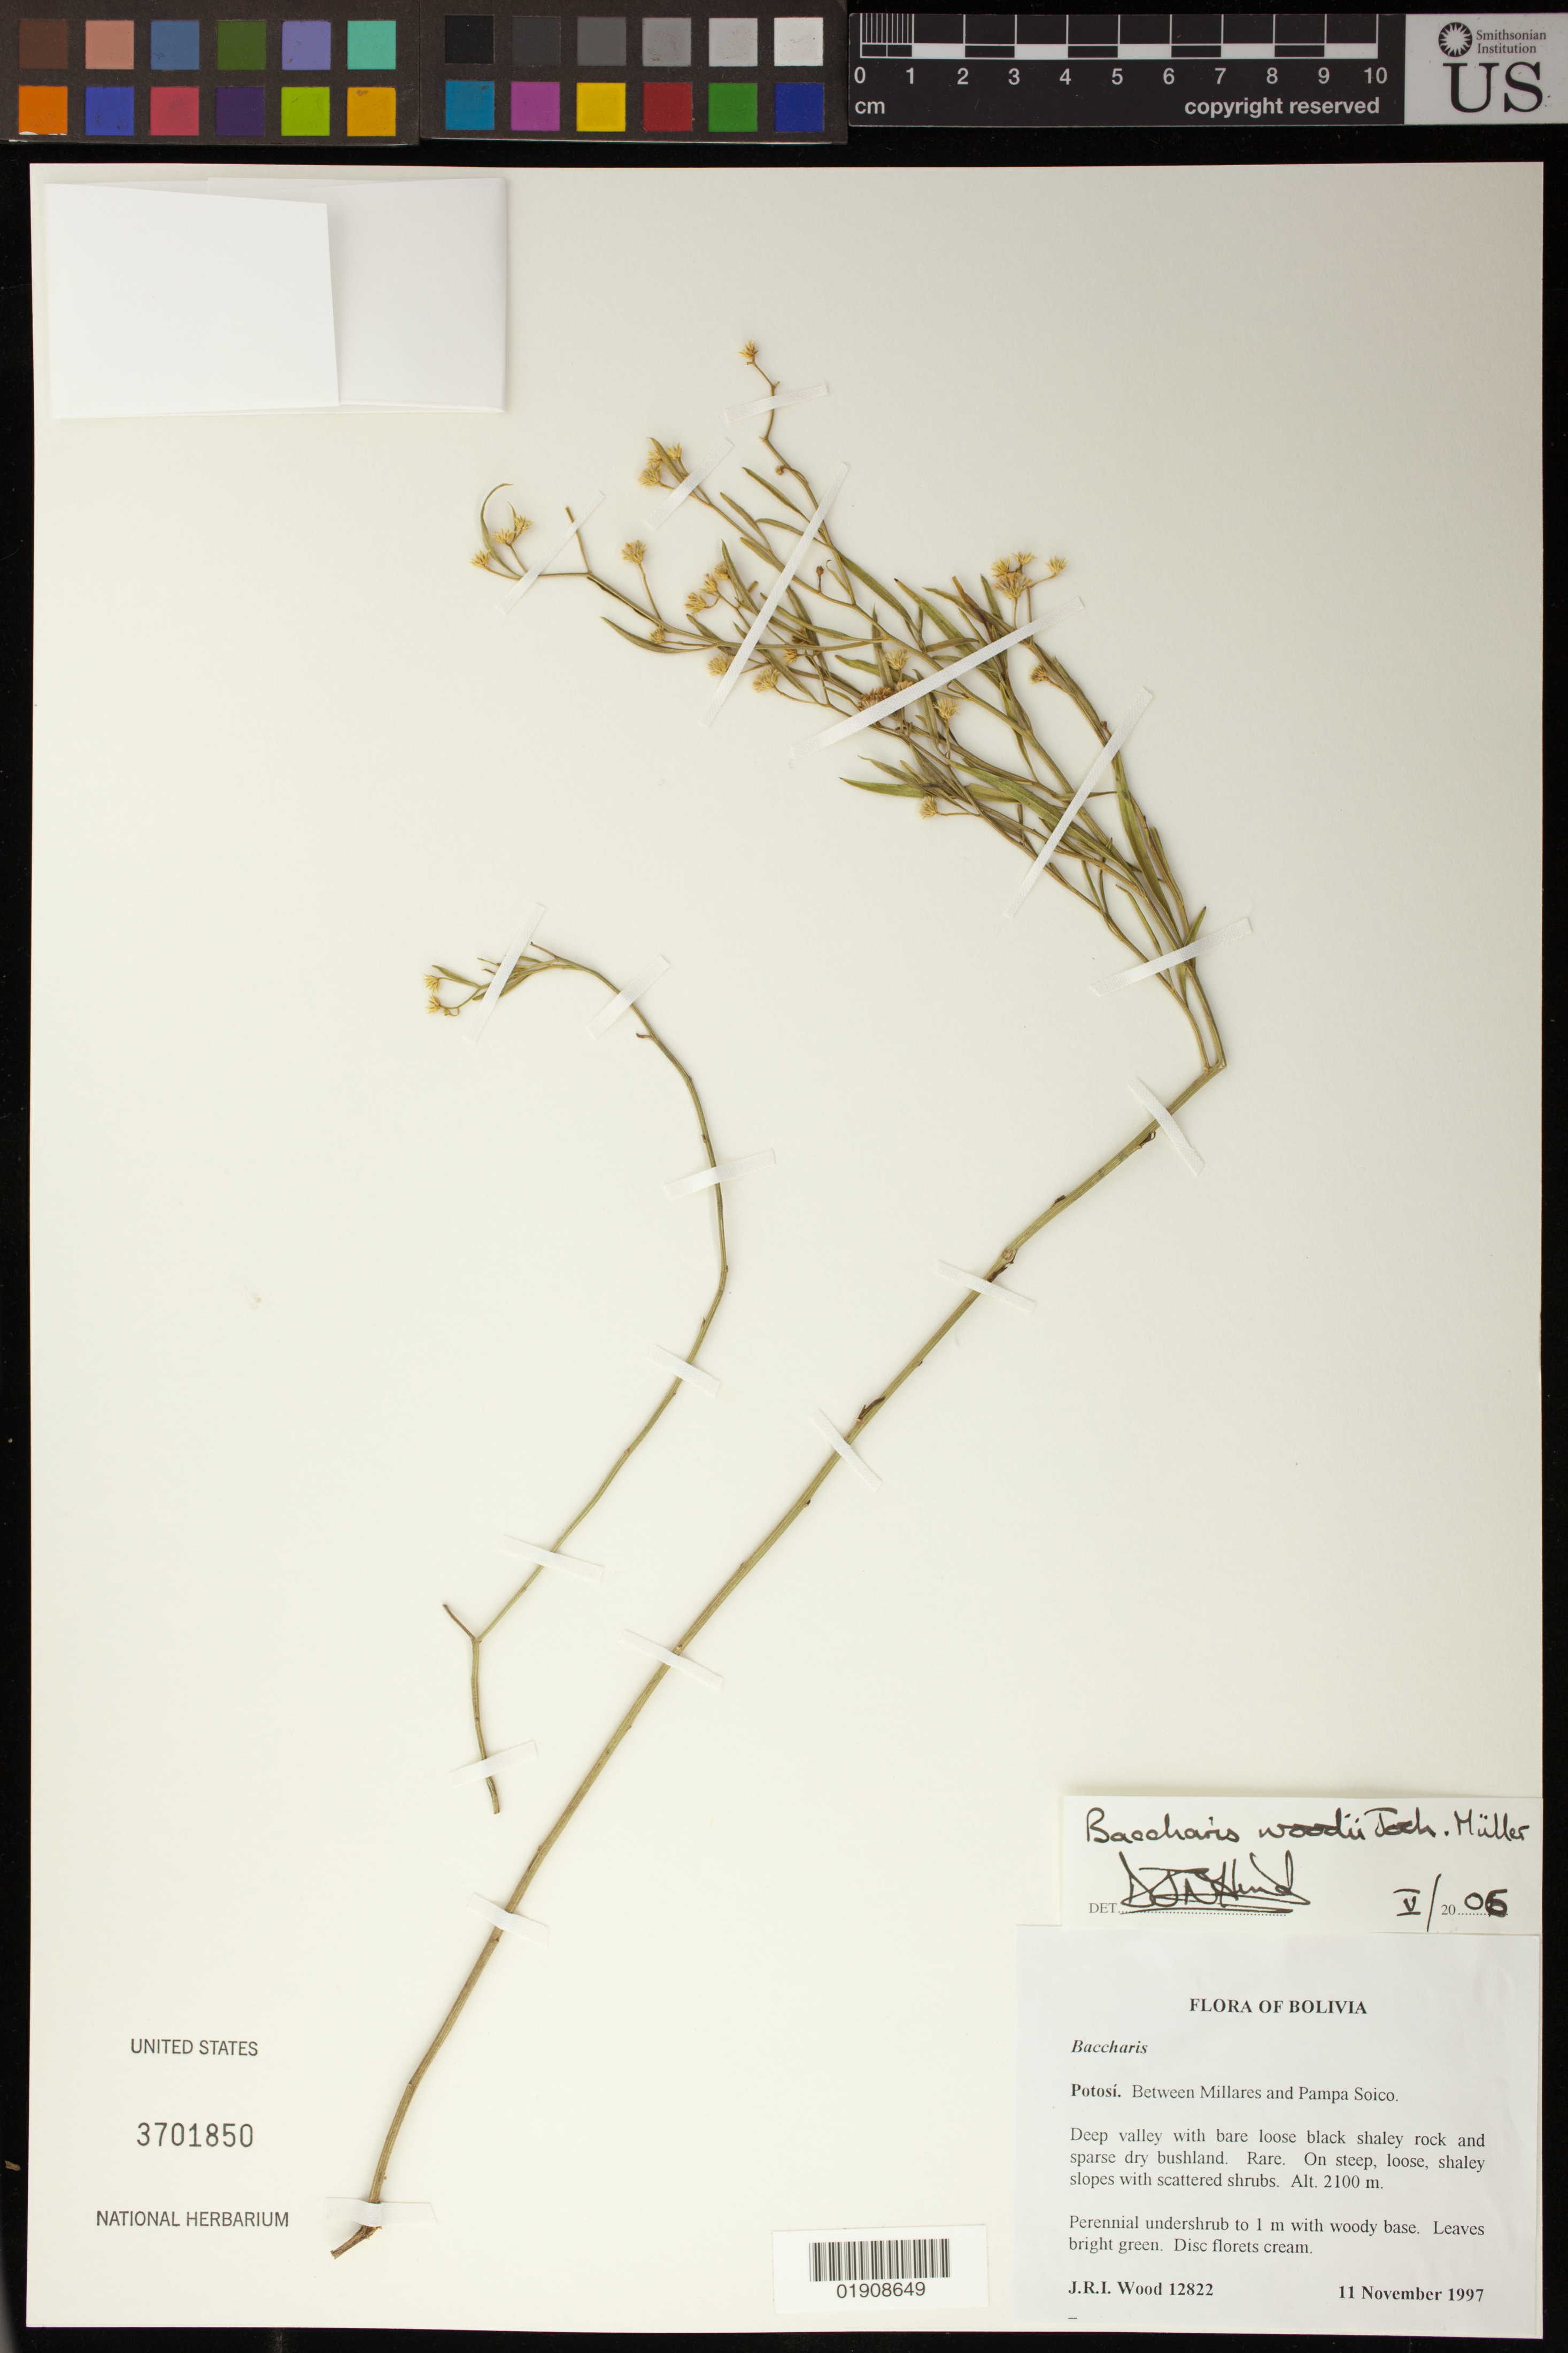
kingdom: Plantae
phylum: Tracheophyta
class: Magnoliopsida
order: Asterales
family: Asteraceae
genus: Baccharis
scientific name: Baccharis woodii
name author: Joch. Müll.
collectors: J. R. I. Wood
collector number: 12822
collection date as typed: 11 November 1997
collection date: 1997-11-11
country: Bolivia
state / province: Potosi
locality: Between Millares and Pampa Soico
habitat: Deep valley with bare loose black shaley roack and sparse dry bushland. Rare. On steep, loose, shaley slopes with scattered shrubs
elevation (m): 2100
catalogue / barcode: US 3701850